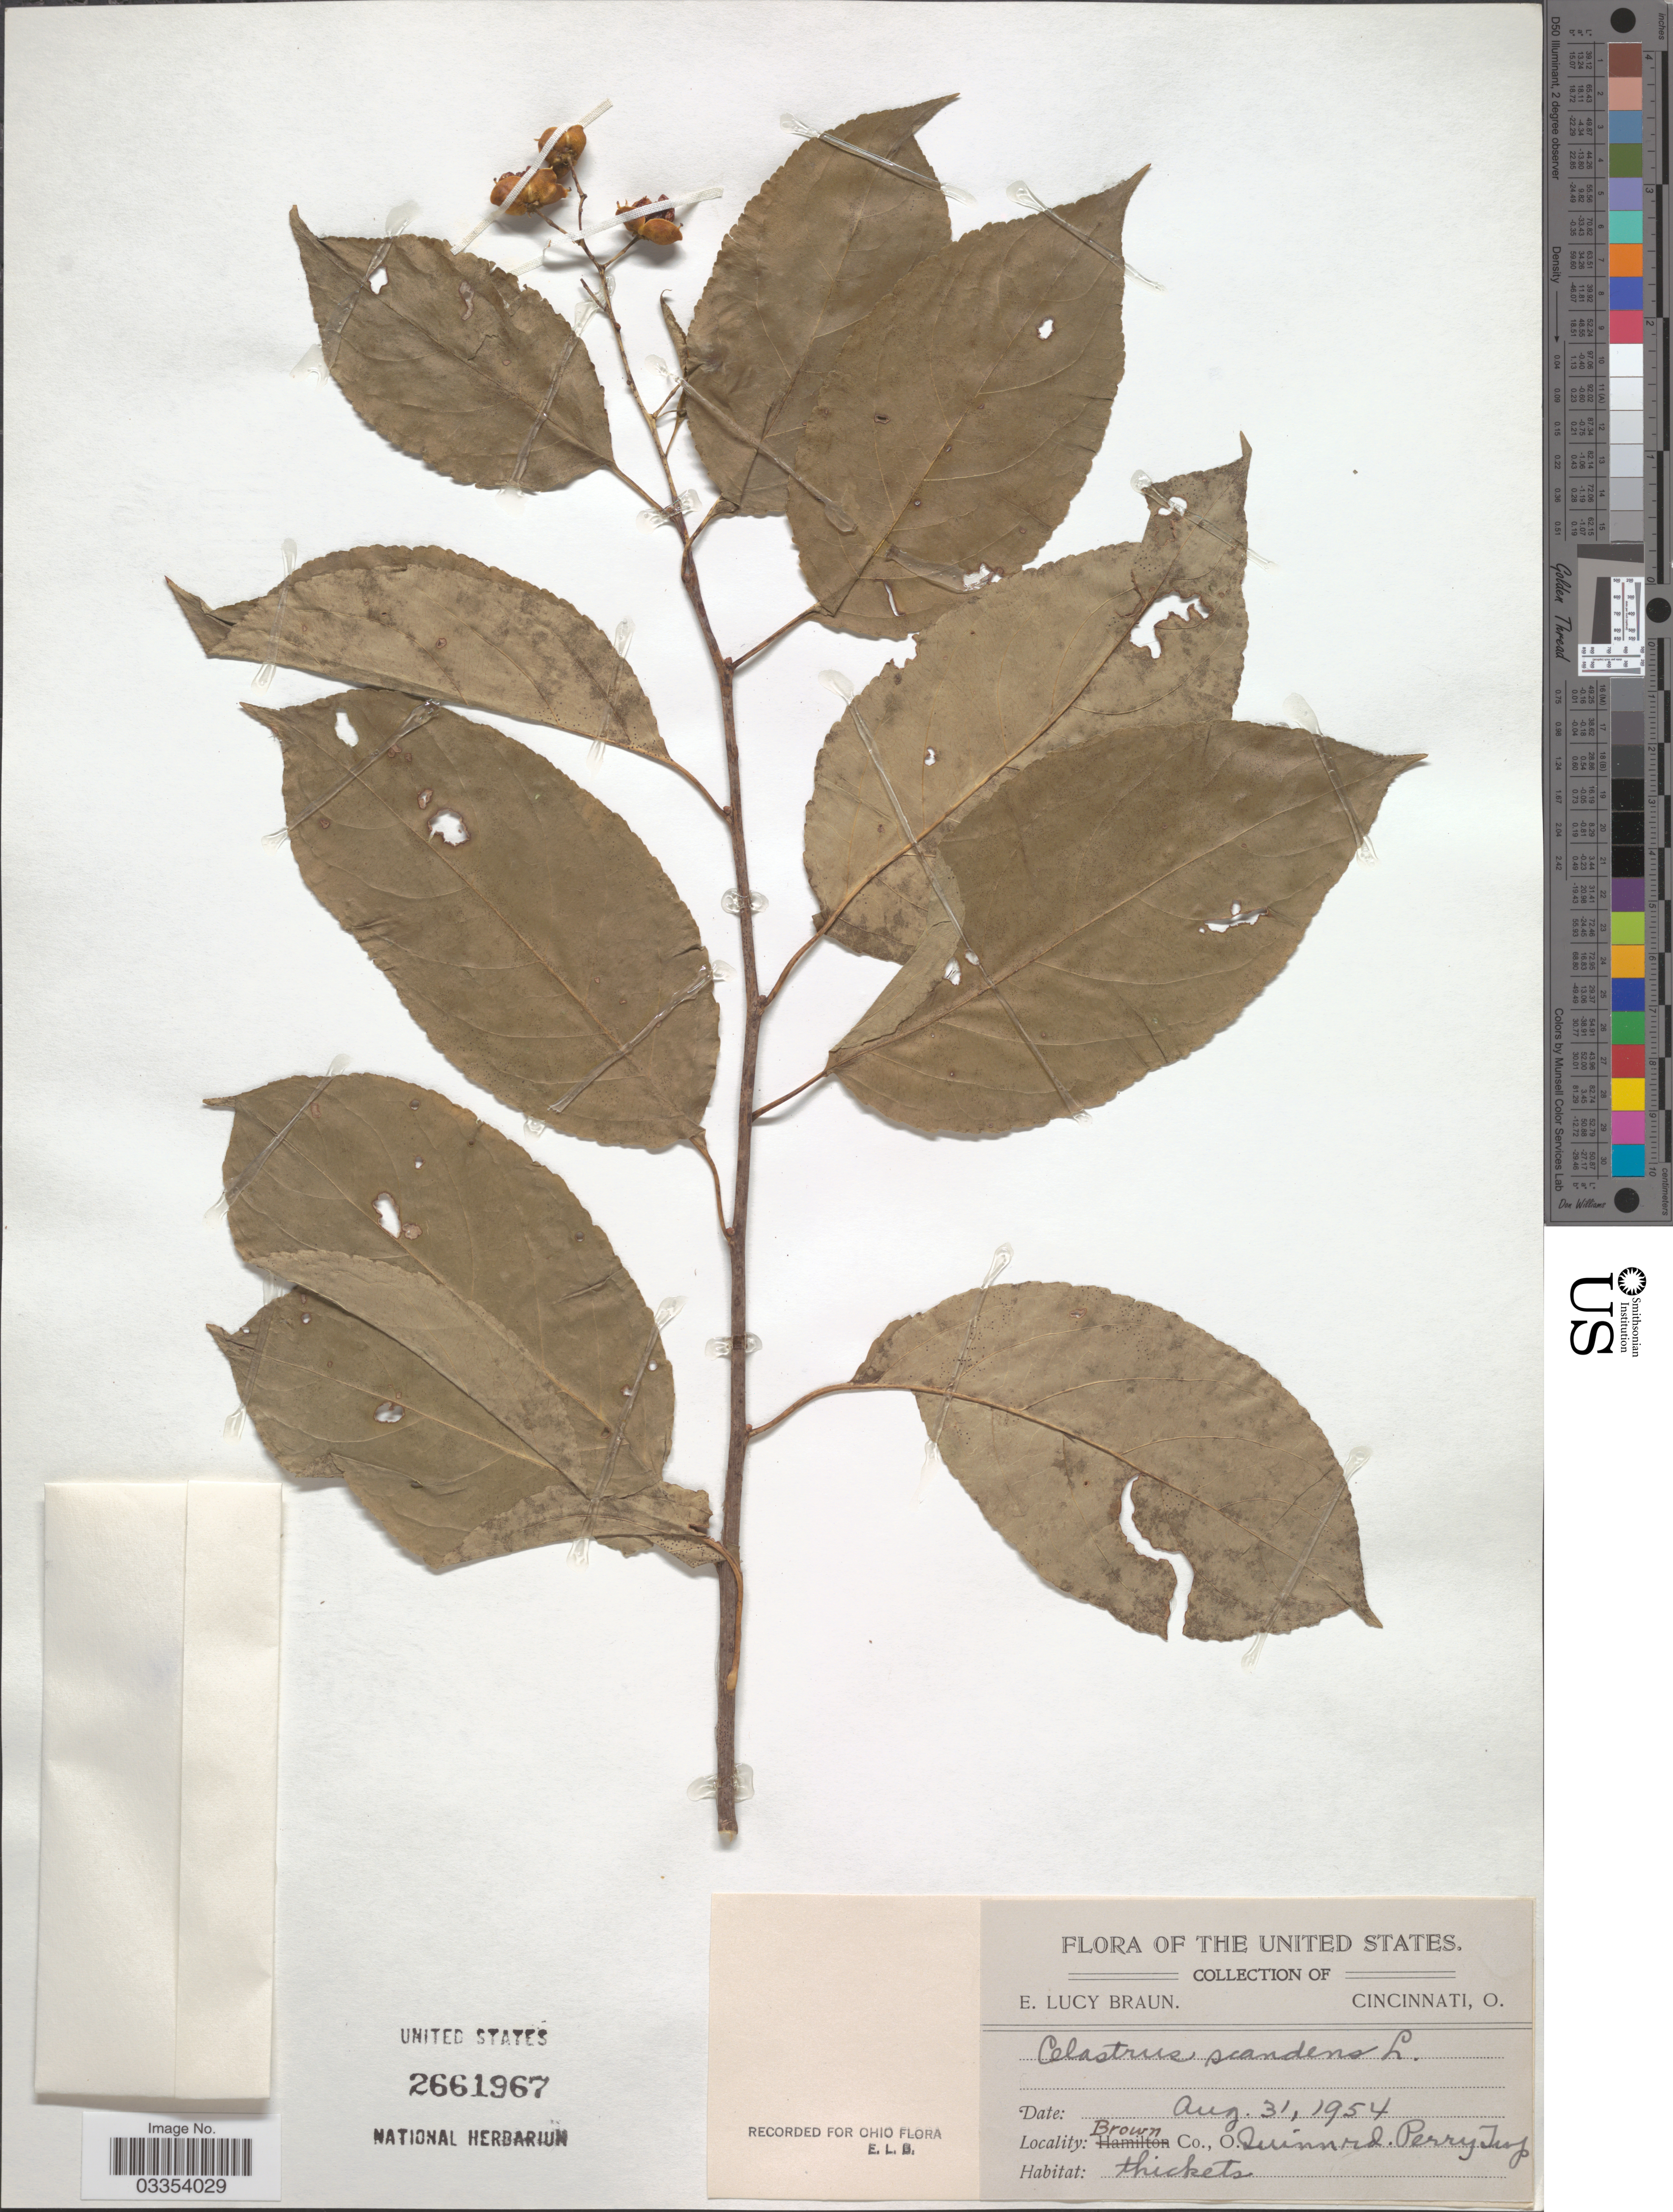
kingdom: Plantae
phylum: Tracheophyta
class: Magnoliopsida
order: Celastrales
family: Celastraceae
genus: Celastrus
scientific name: Celastrus scandens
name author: L.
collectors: E. L. Braun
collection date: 1954-08-31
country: United States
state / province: Ohio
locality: Brown Co. Quinn rd. Perry Twp.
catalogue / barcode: US 2661967